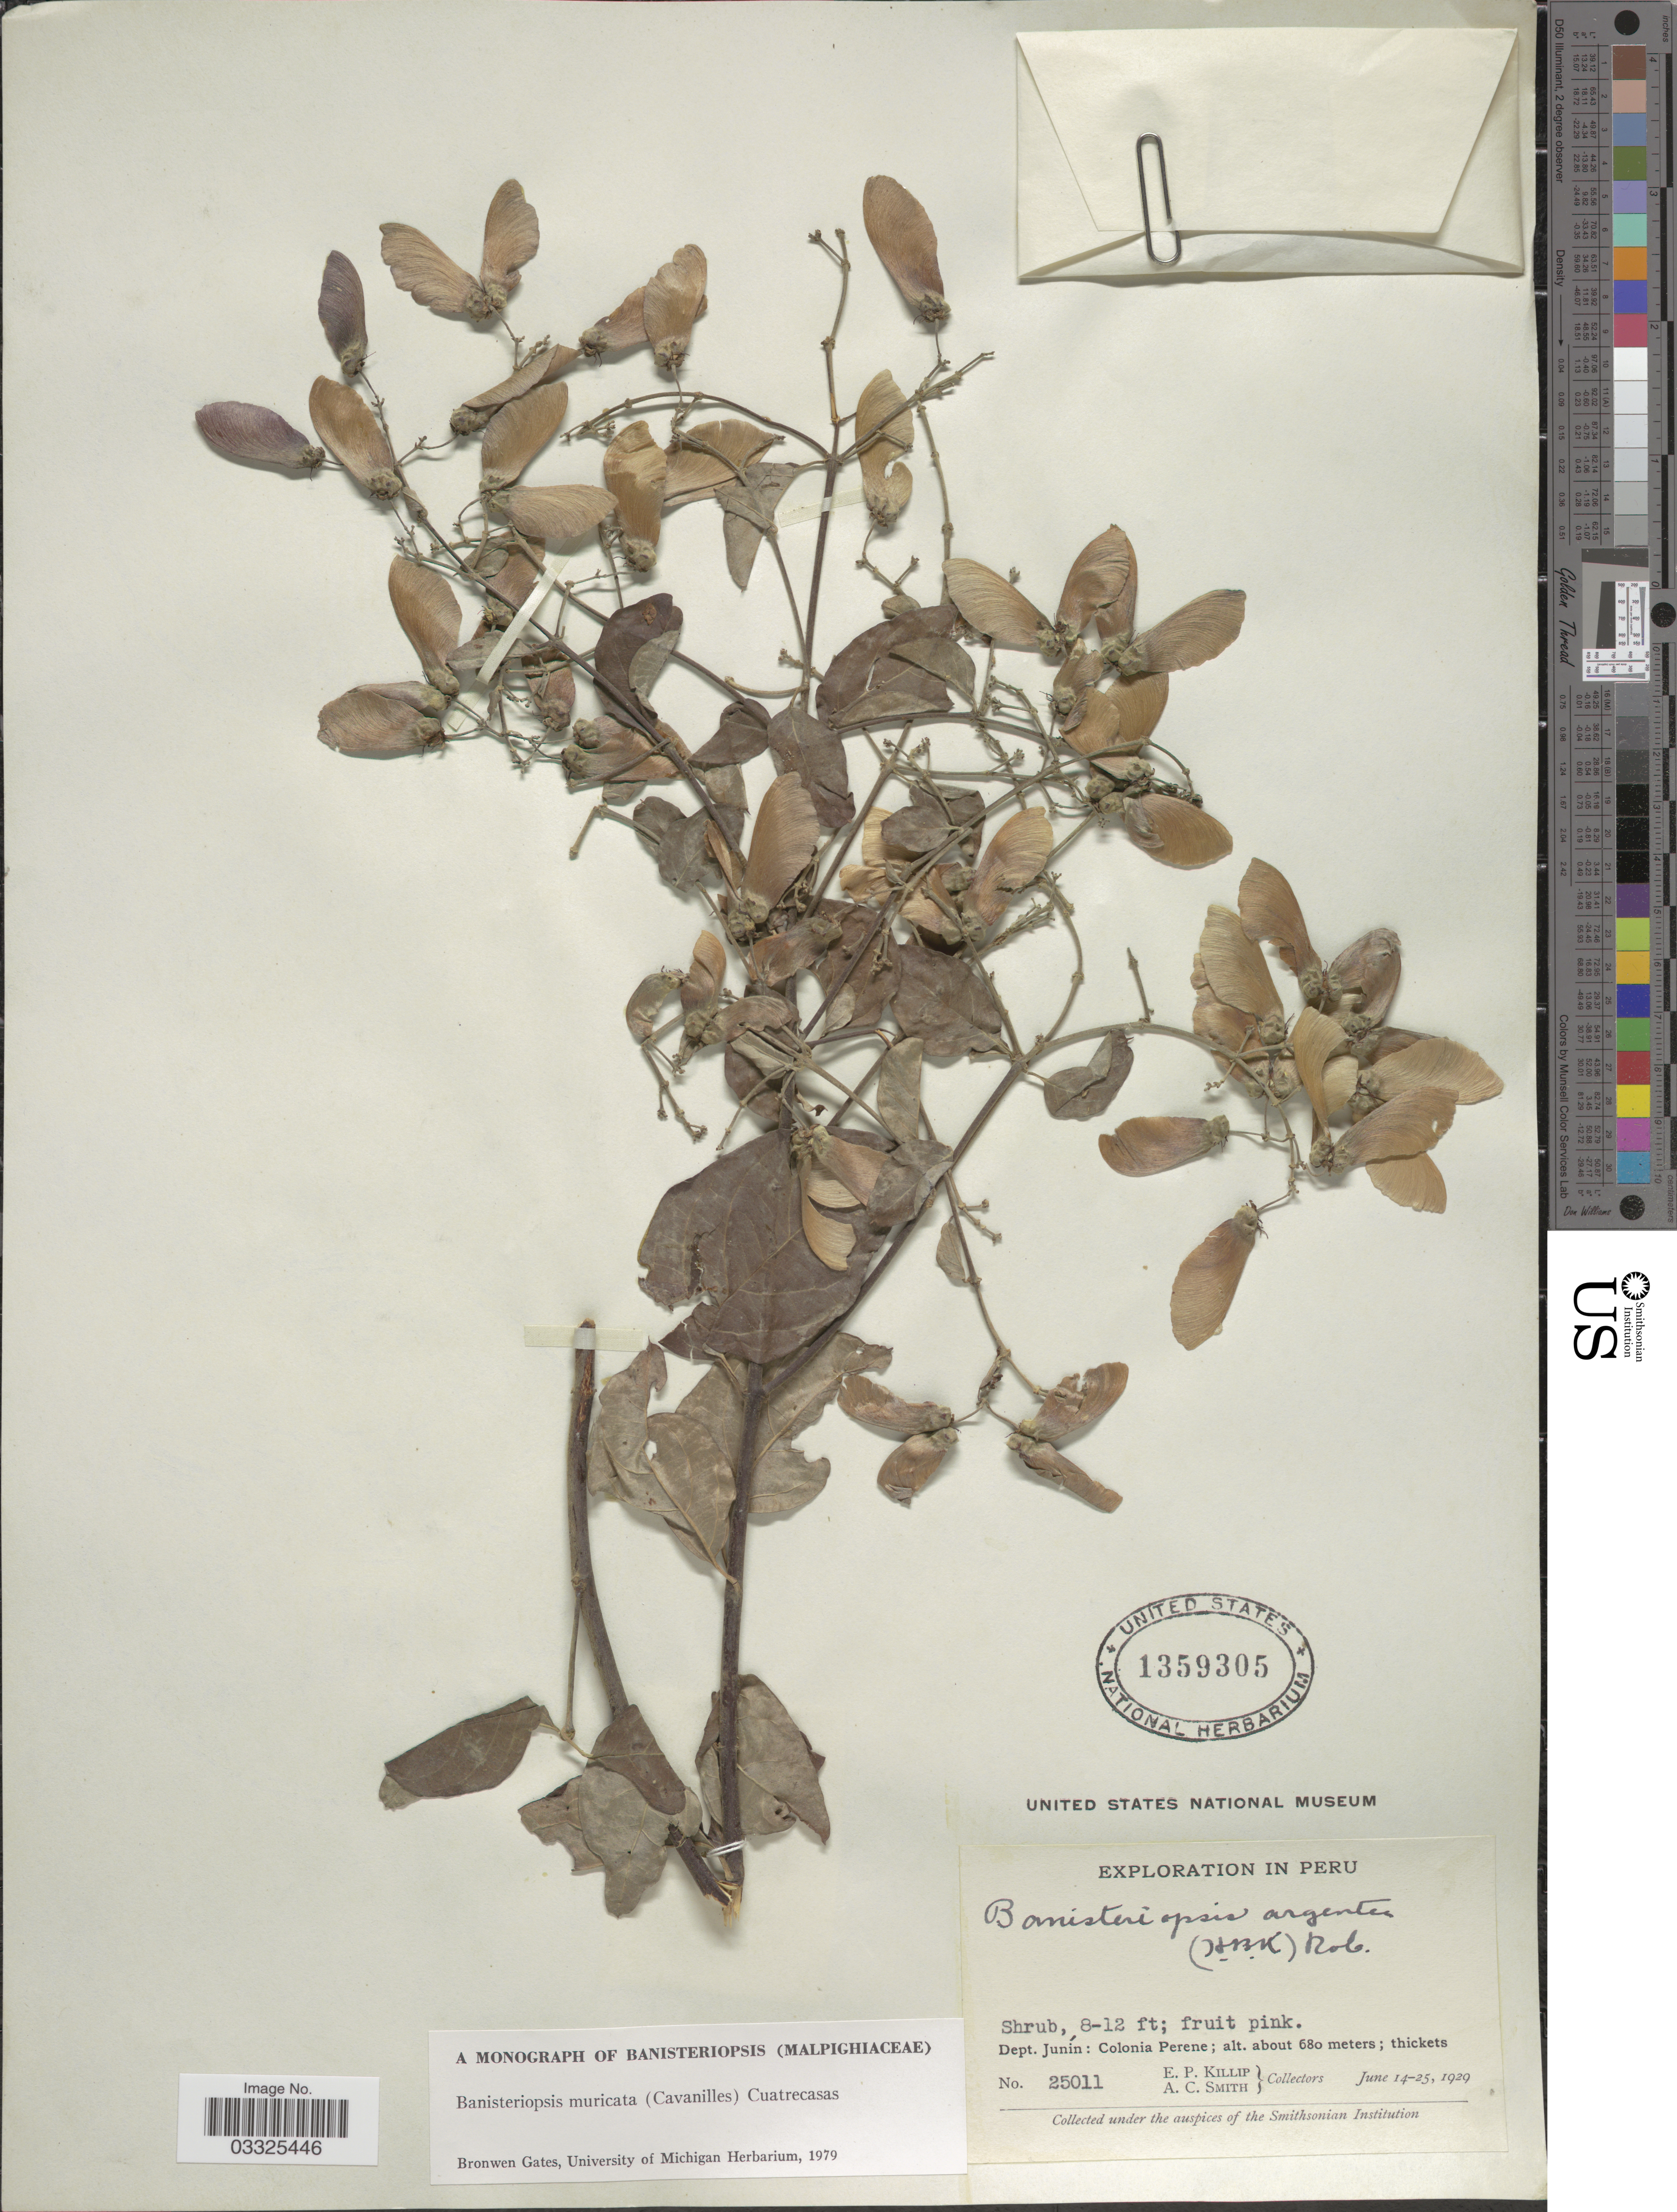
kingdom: Plantae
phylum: Tracheophyta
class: Magnoliopsida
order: Malpighiales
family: Malpighiaceae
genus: Banisteriopsis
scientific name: Banisteriopsis muricata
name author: (Cav.) Cuatrec.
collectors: E. P. Killip & A. C. Smith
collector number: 25011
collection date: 1929-06-14/1929-06-25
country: Peru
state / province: Junín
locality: Dept. Junín: Colonia Perene.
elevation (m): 680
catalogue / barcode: US 1359305